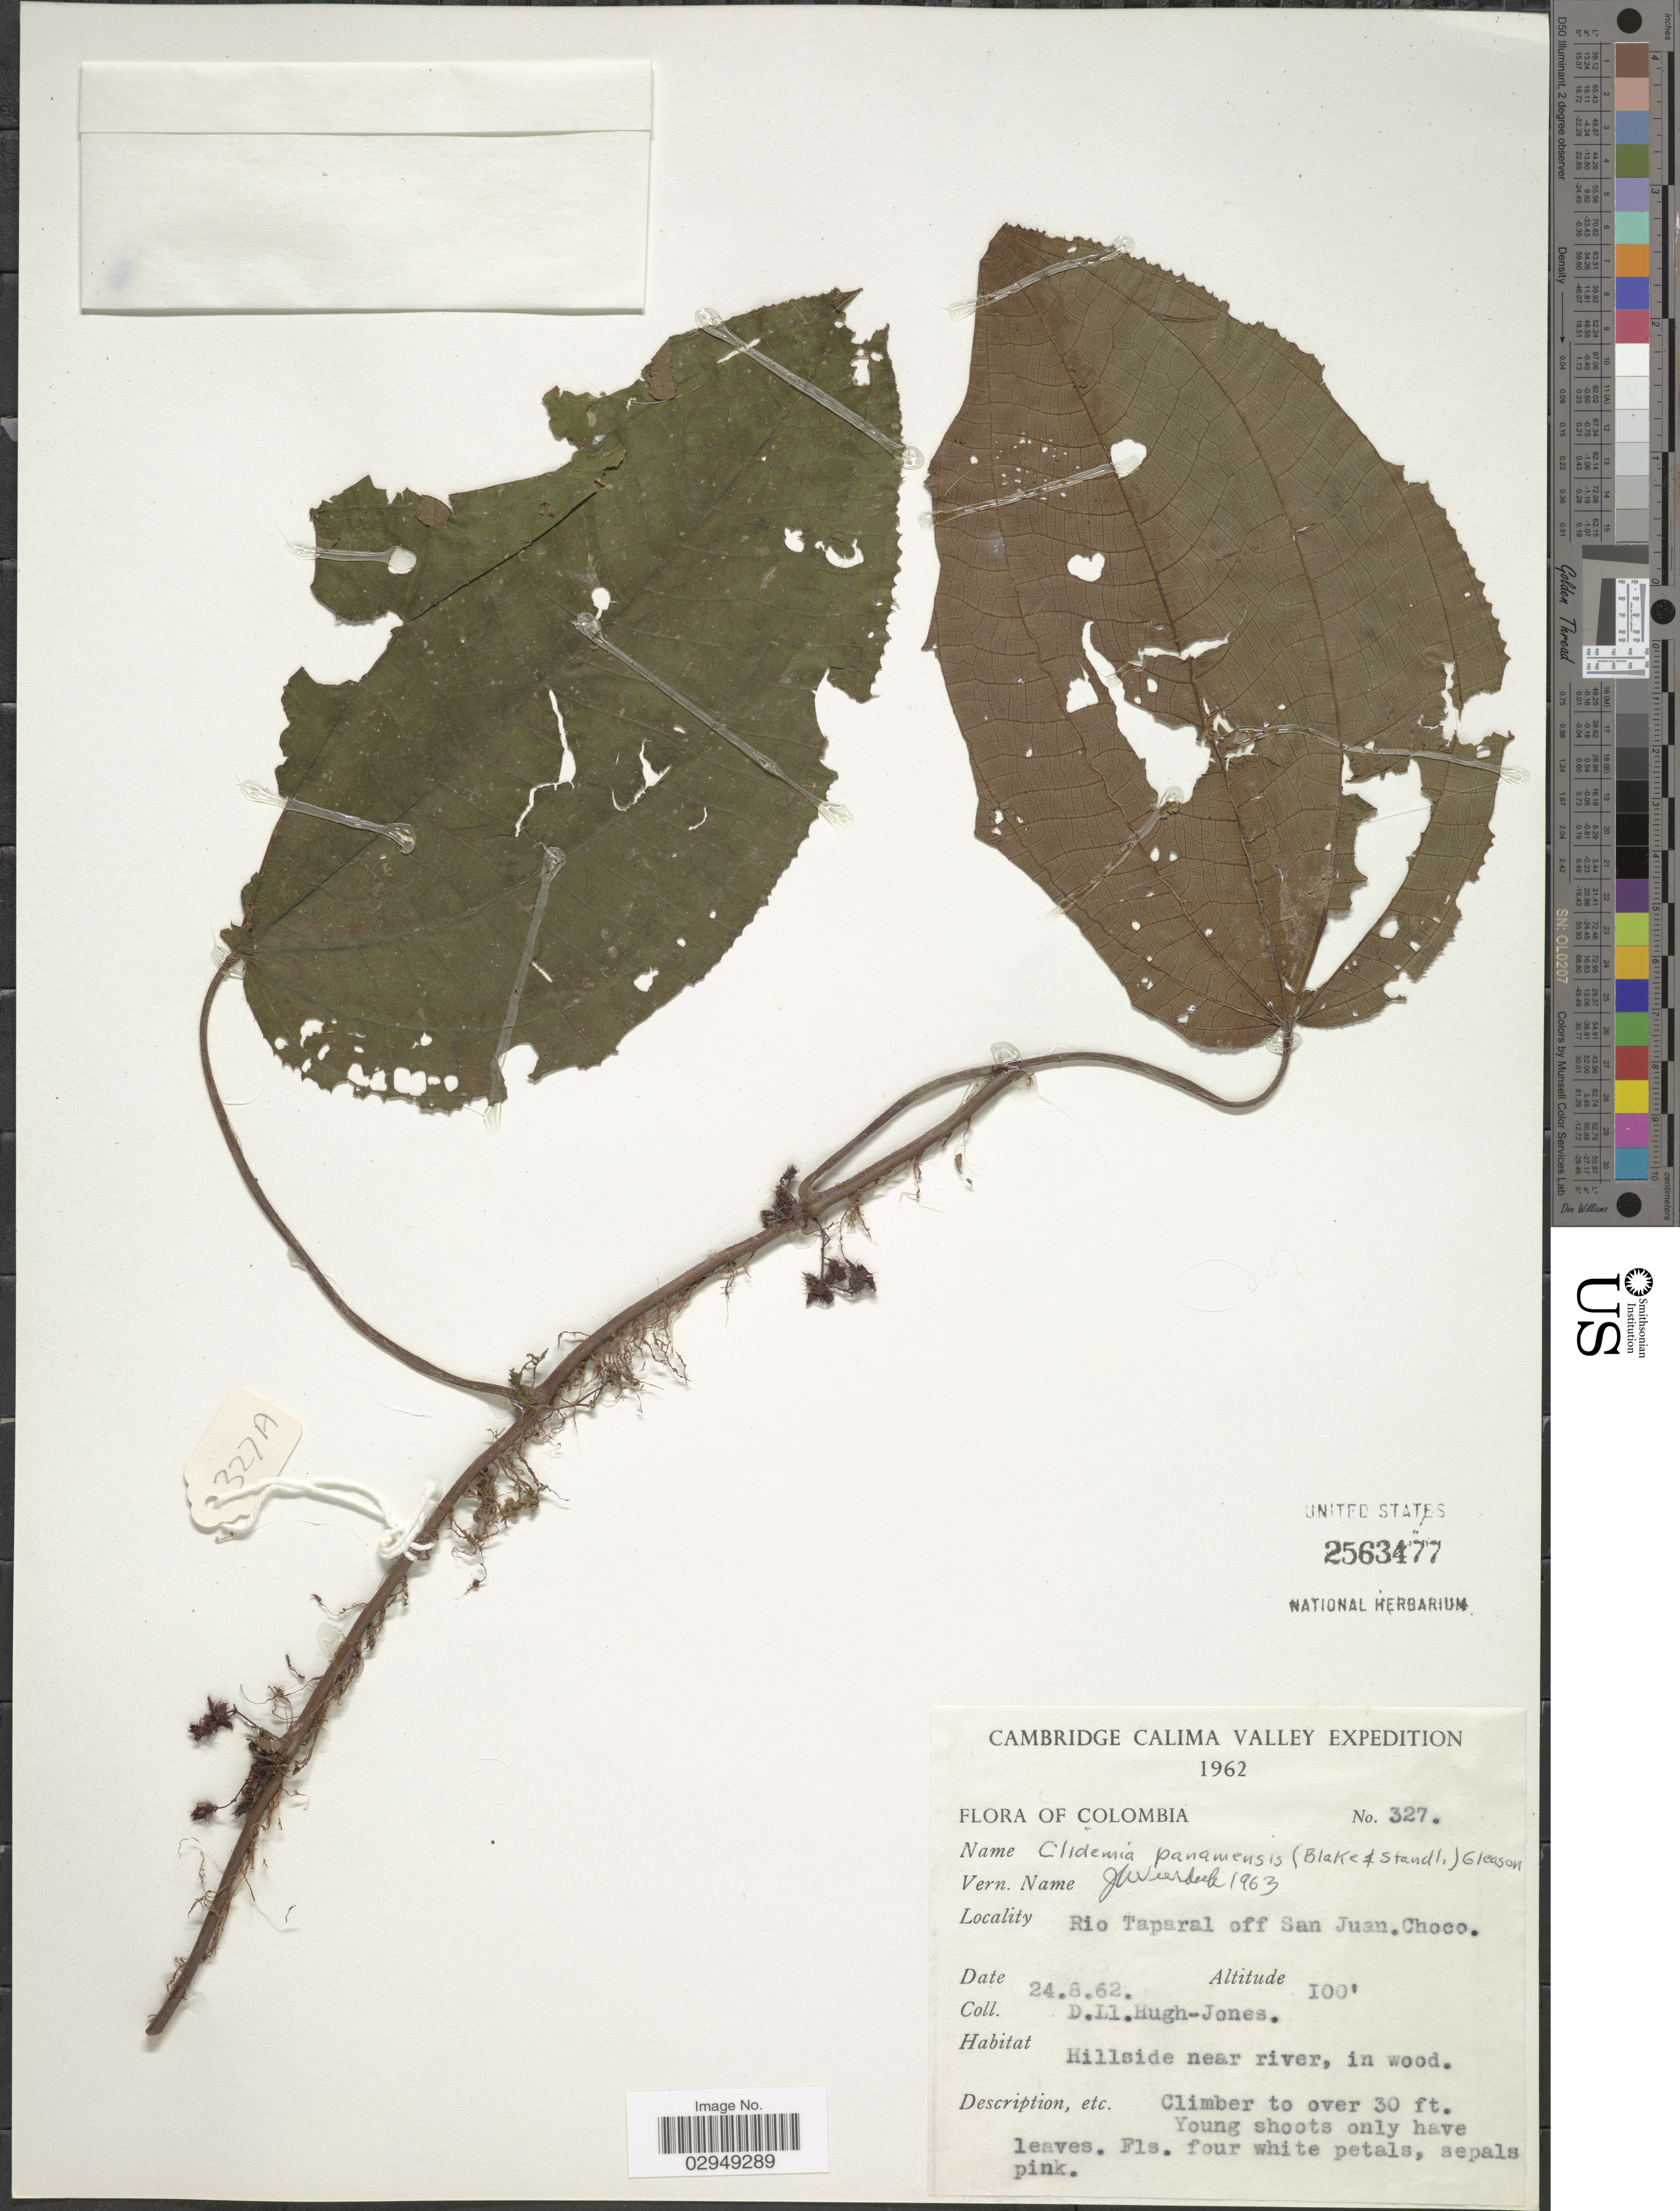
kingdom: Plantae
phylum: Tracheophyta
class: Magnoliopsida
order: Myrtales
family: Melastomataceae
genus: Clidemia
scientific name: Clidemia epiphytica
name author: (Triana) Cogn.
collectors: D. Hugh-Jones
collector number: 327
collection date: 1962-08-24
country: Colombia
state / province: Chocó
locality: Cambridge Calima. Rio Taparal off San Juan, Choco.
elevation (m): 30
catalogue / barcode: US 2563477